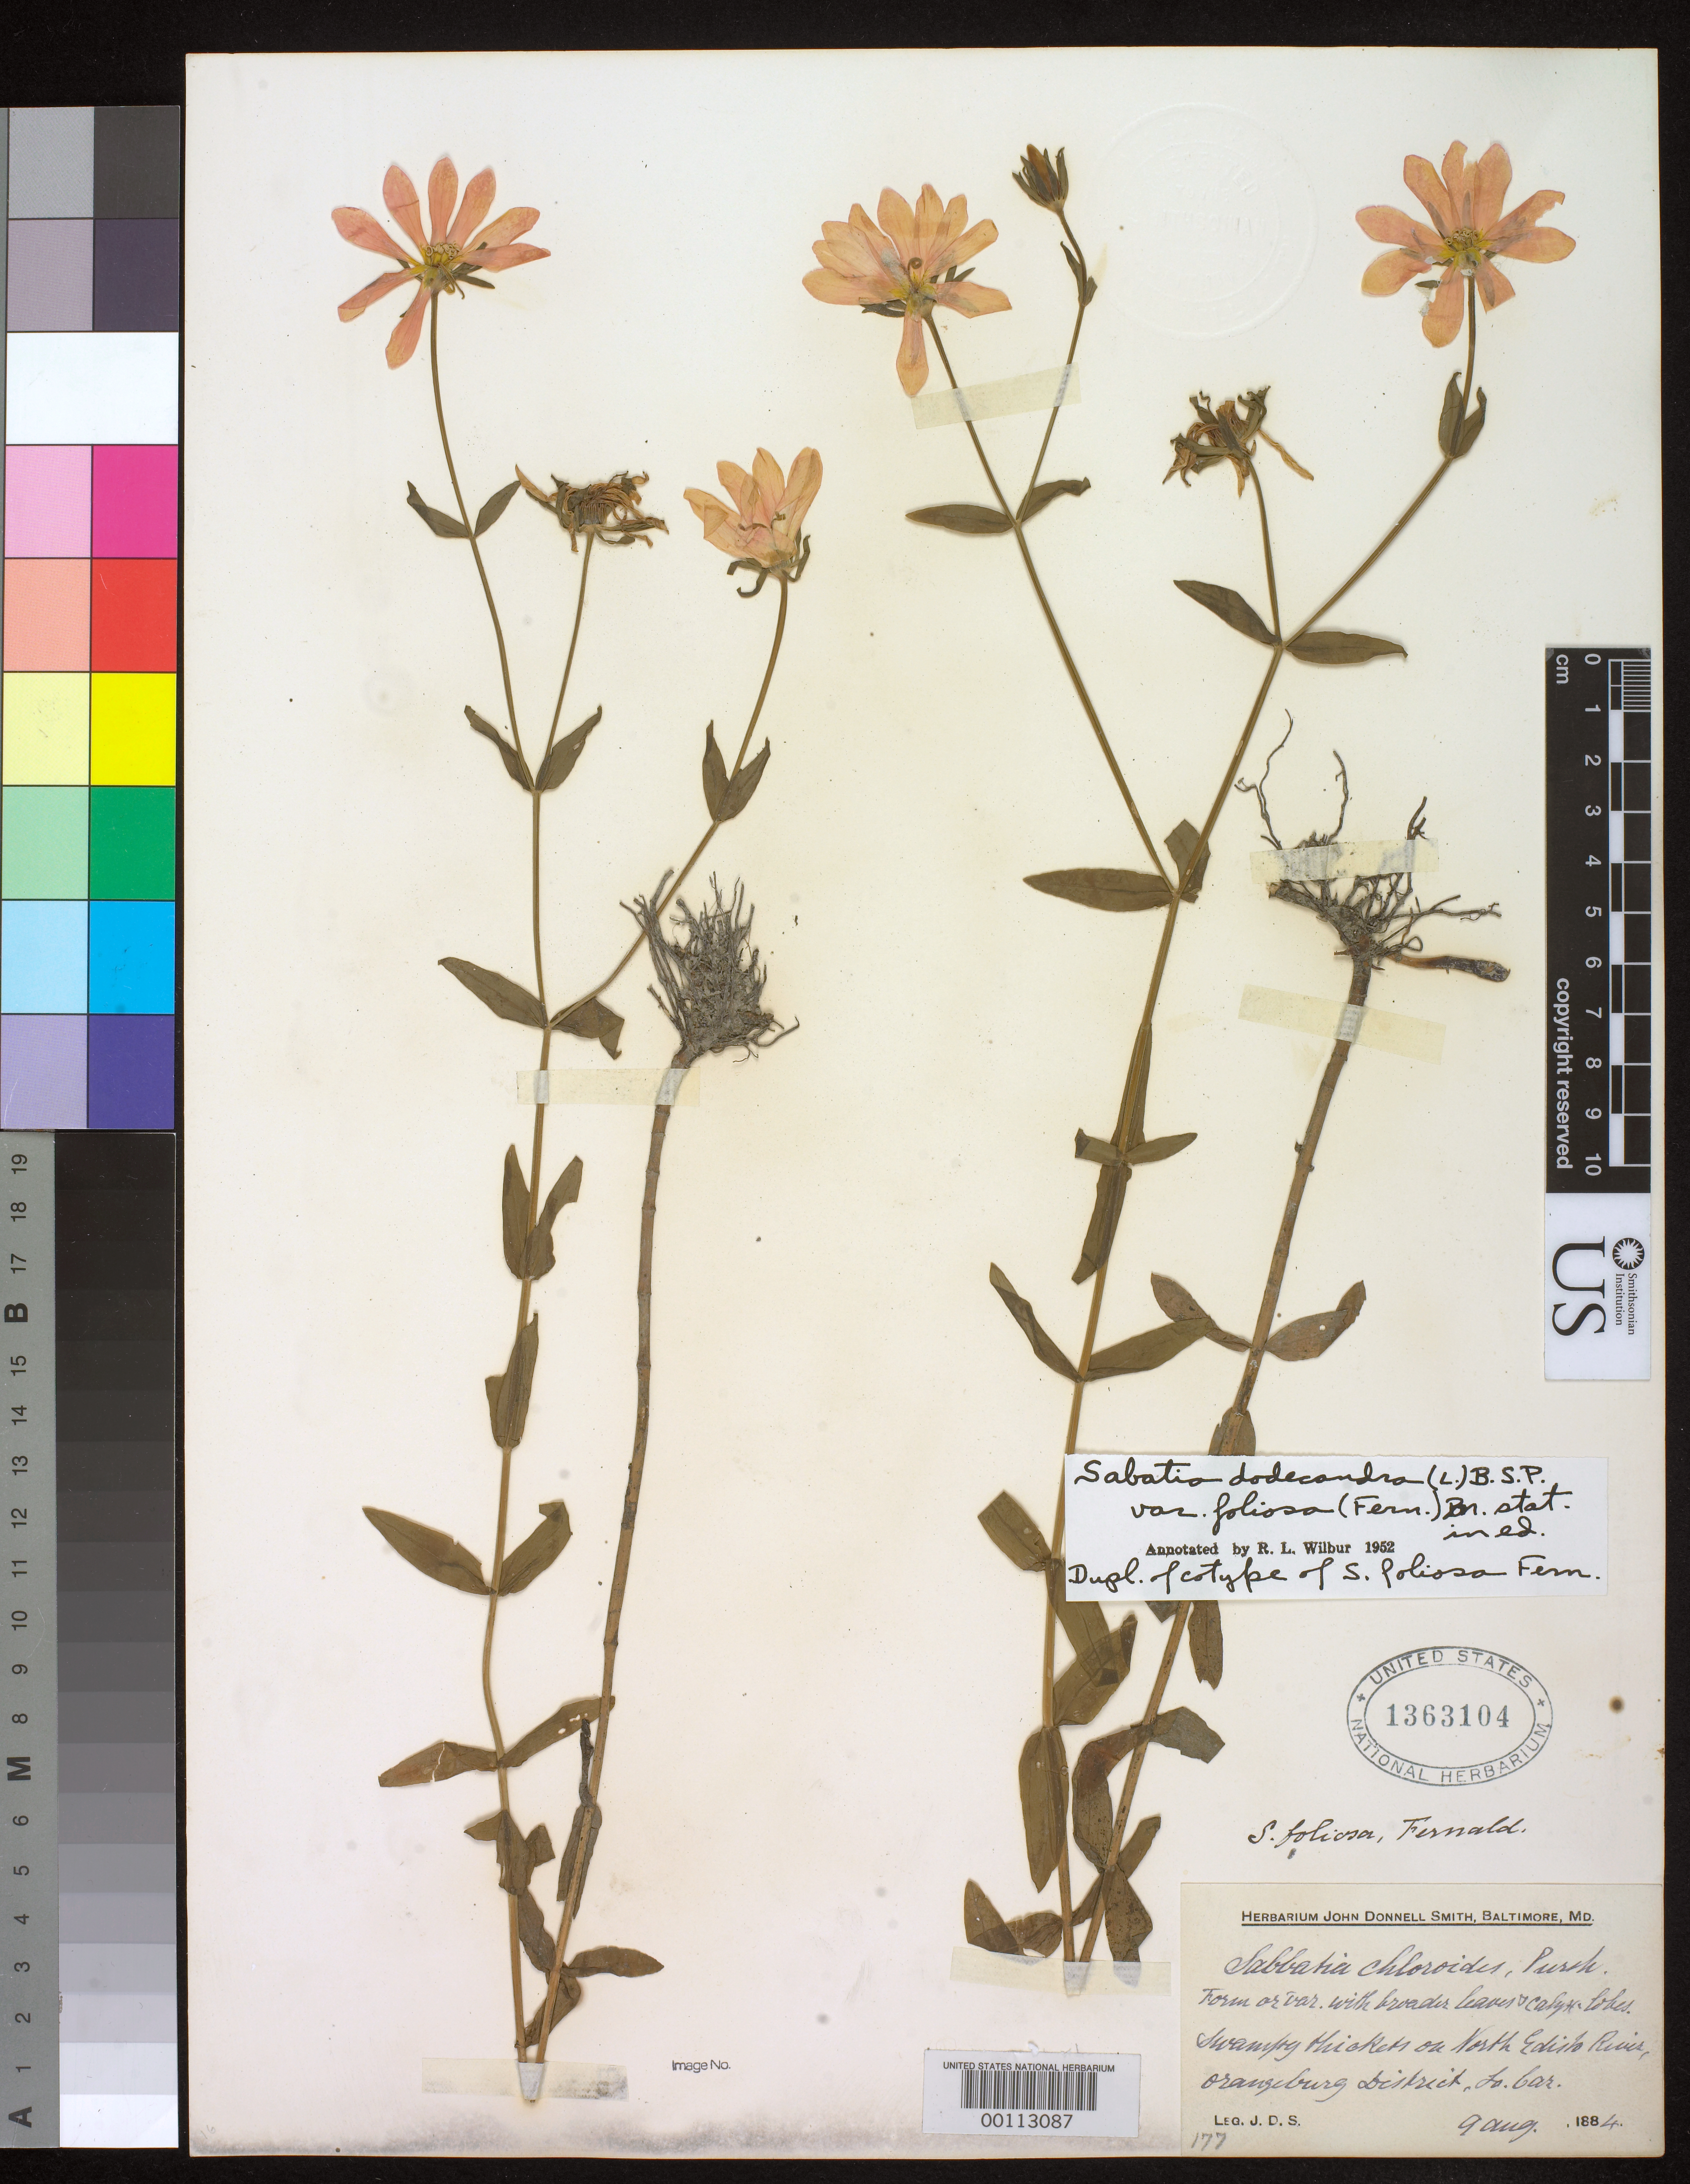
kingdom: Plantae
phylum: Tracheophyta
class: Magnoliopsida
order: Gentianales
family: Gentianaceae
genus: Sabatia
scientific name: Sabatia foliosa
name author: Fernald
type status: Isosyntype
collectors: J. Donnell Smith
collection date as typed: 09 Aug 1884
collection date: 1884-08-09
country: United States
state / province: South Carolina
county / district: Orangeburg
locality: Orangeburg Dist., North Edista River.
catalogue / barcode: US 1363104